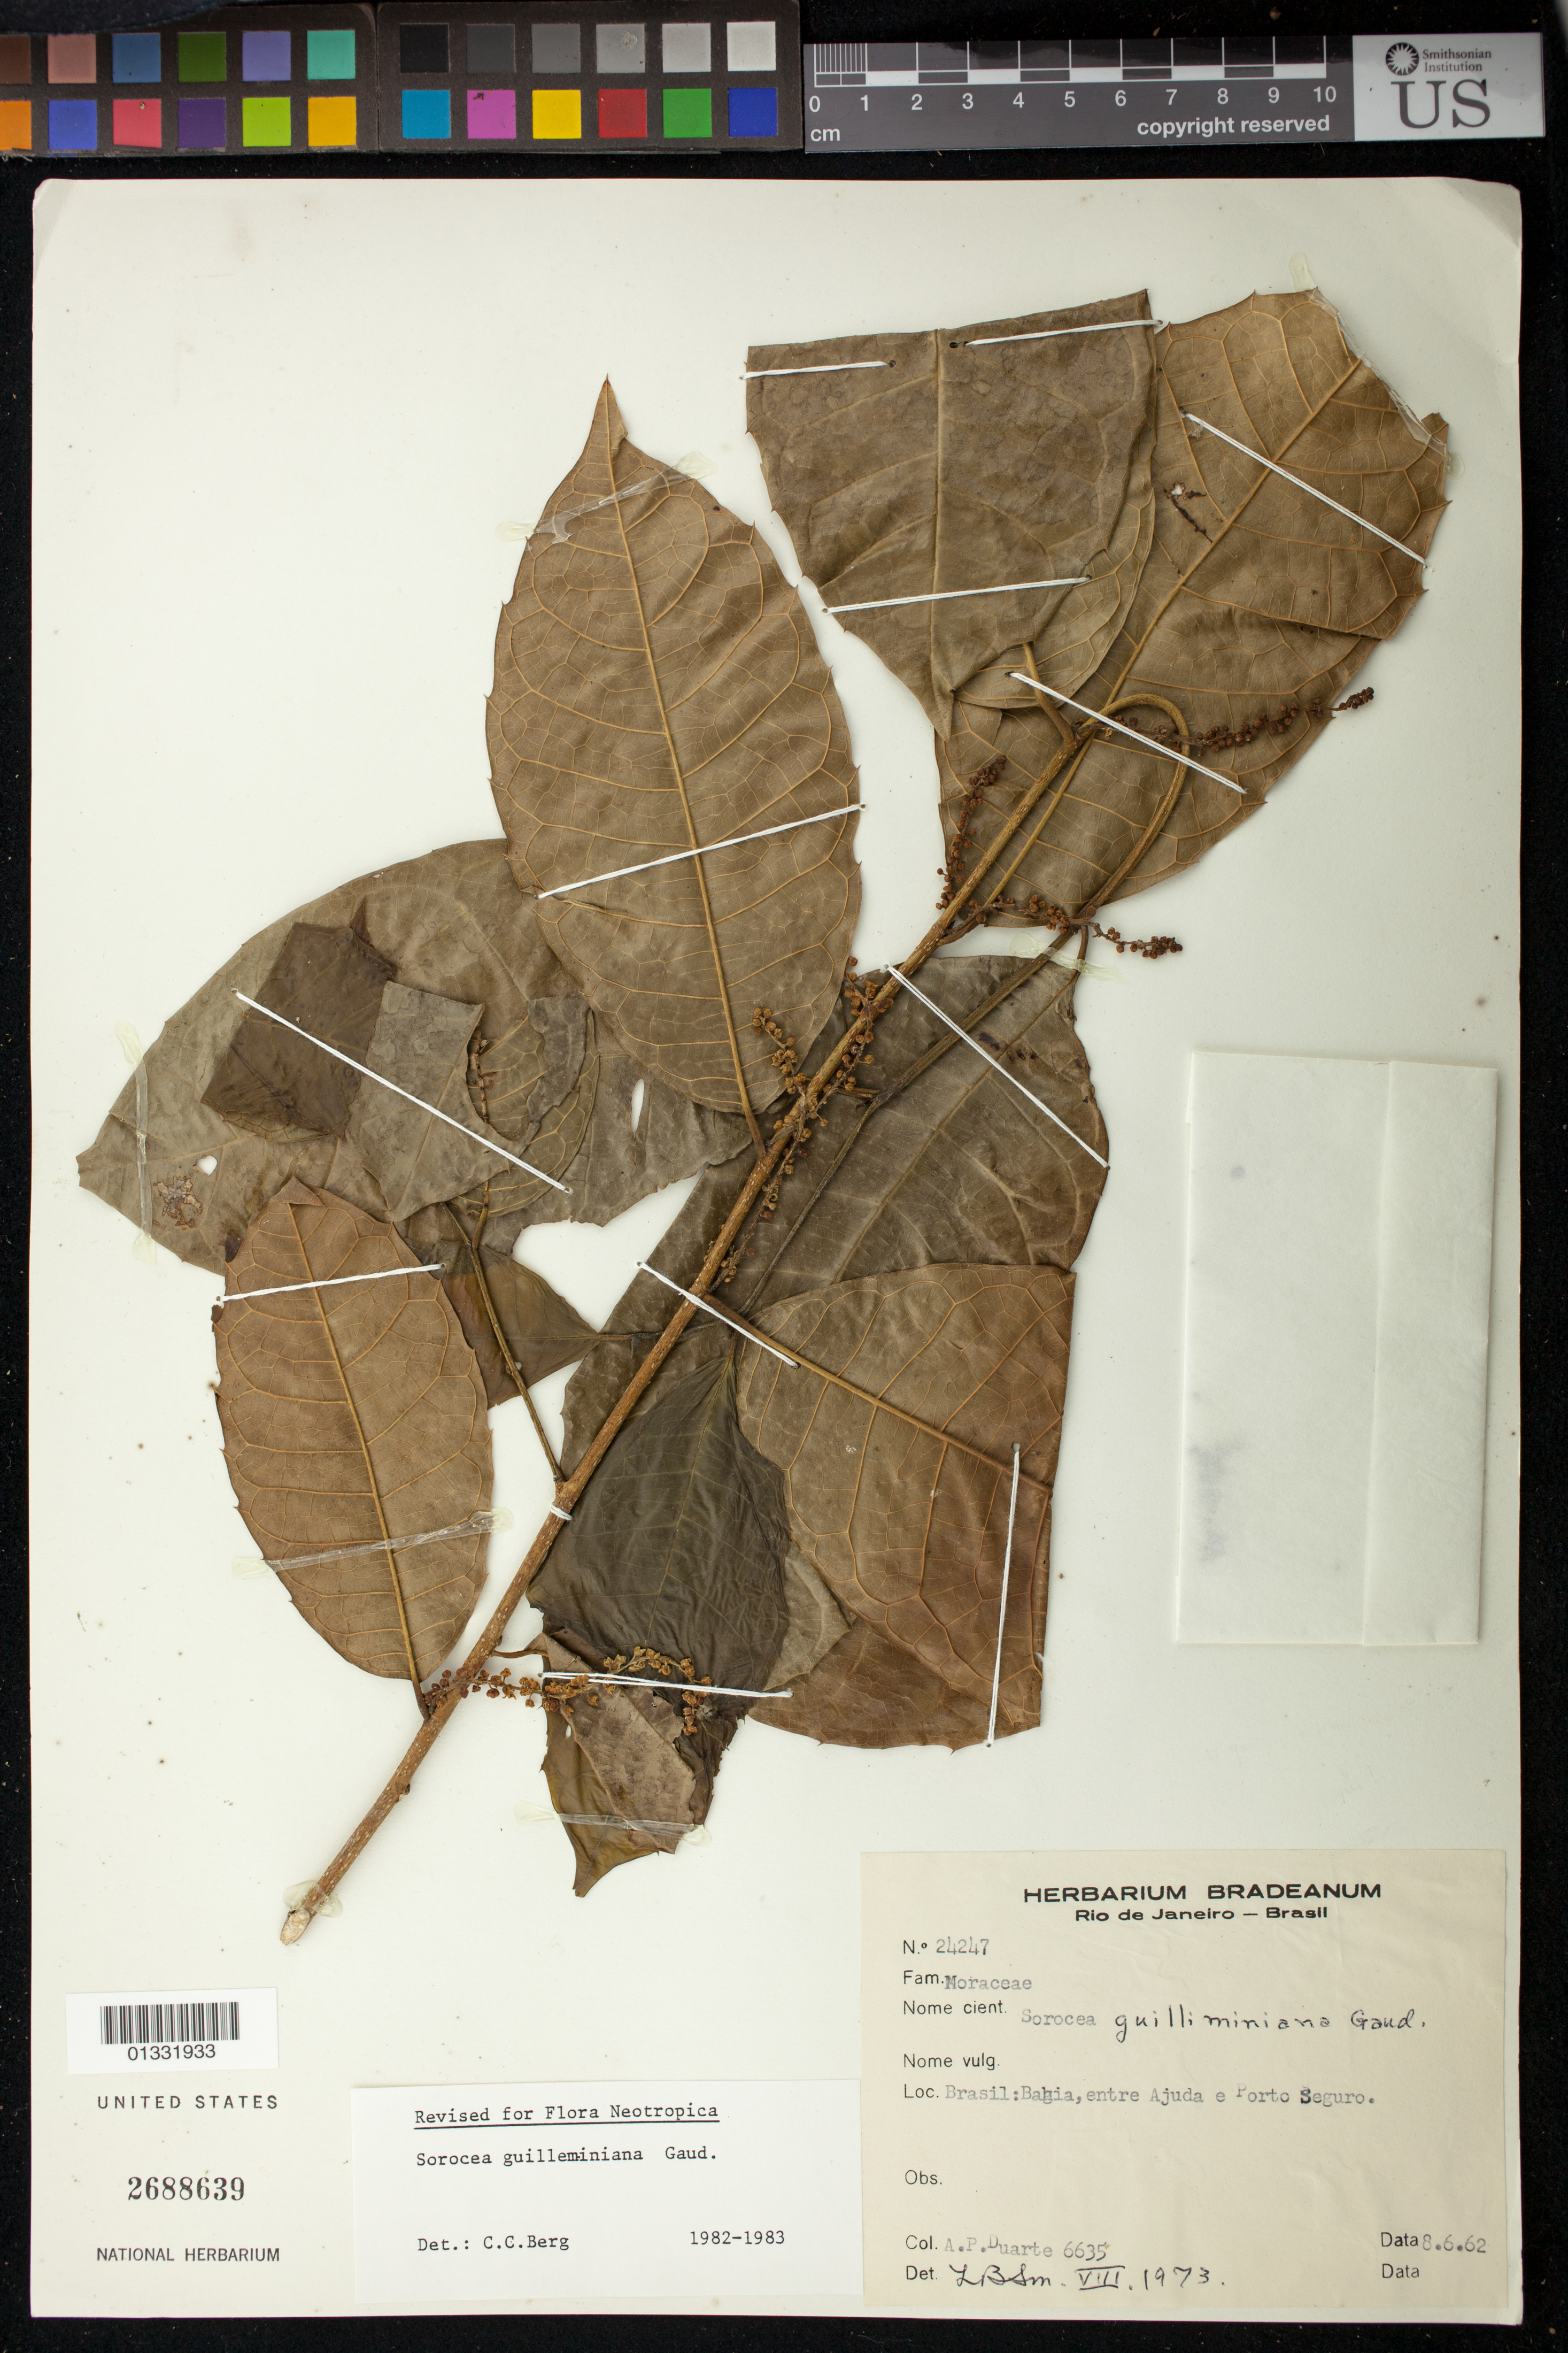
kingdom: Plantae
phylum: Tracheophyta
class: Magnoliopsida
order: Rosales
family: Moraceae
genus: Sorocea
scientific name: Sorocea guilleminiana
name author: Gaudich.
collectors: A. P. Duarte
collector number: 6635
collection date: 1962-06-08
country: Brazil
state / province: Bahia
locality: Entre Ajuda e Porto Seguro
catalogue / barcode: US 2688639